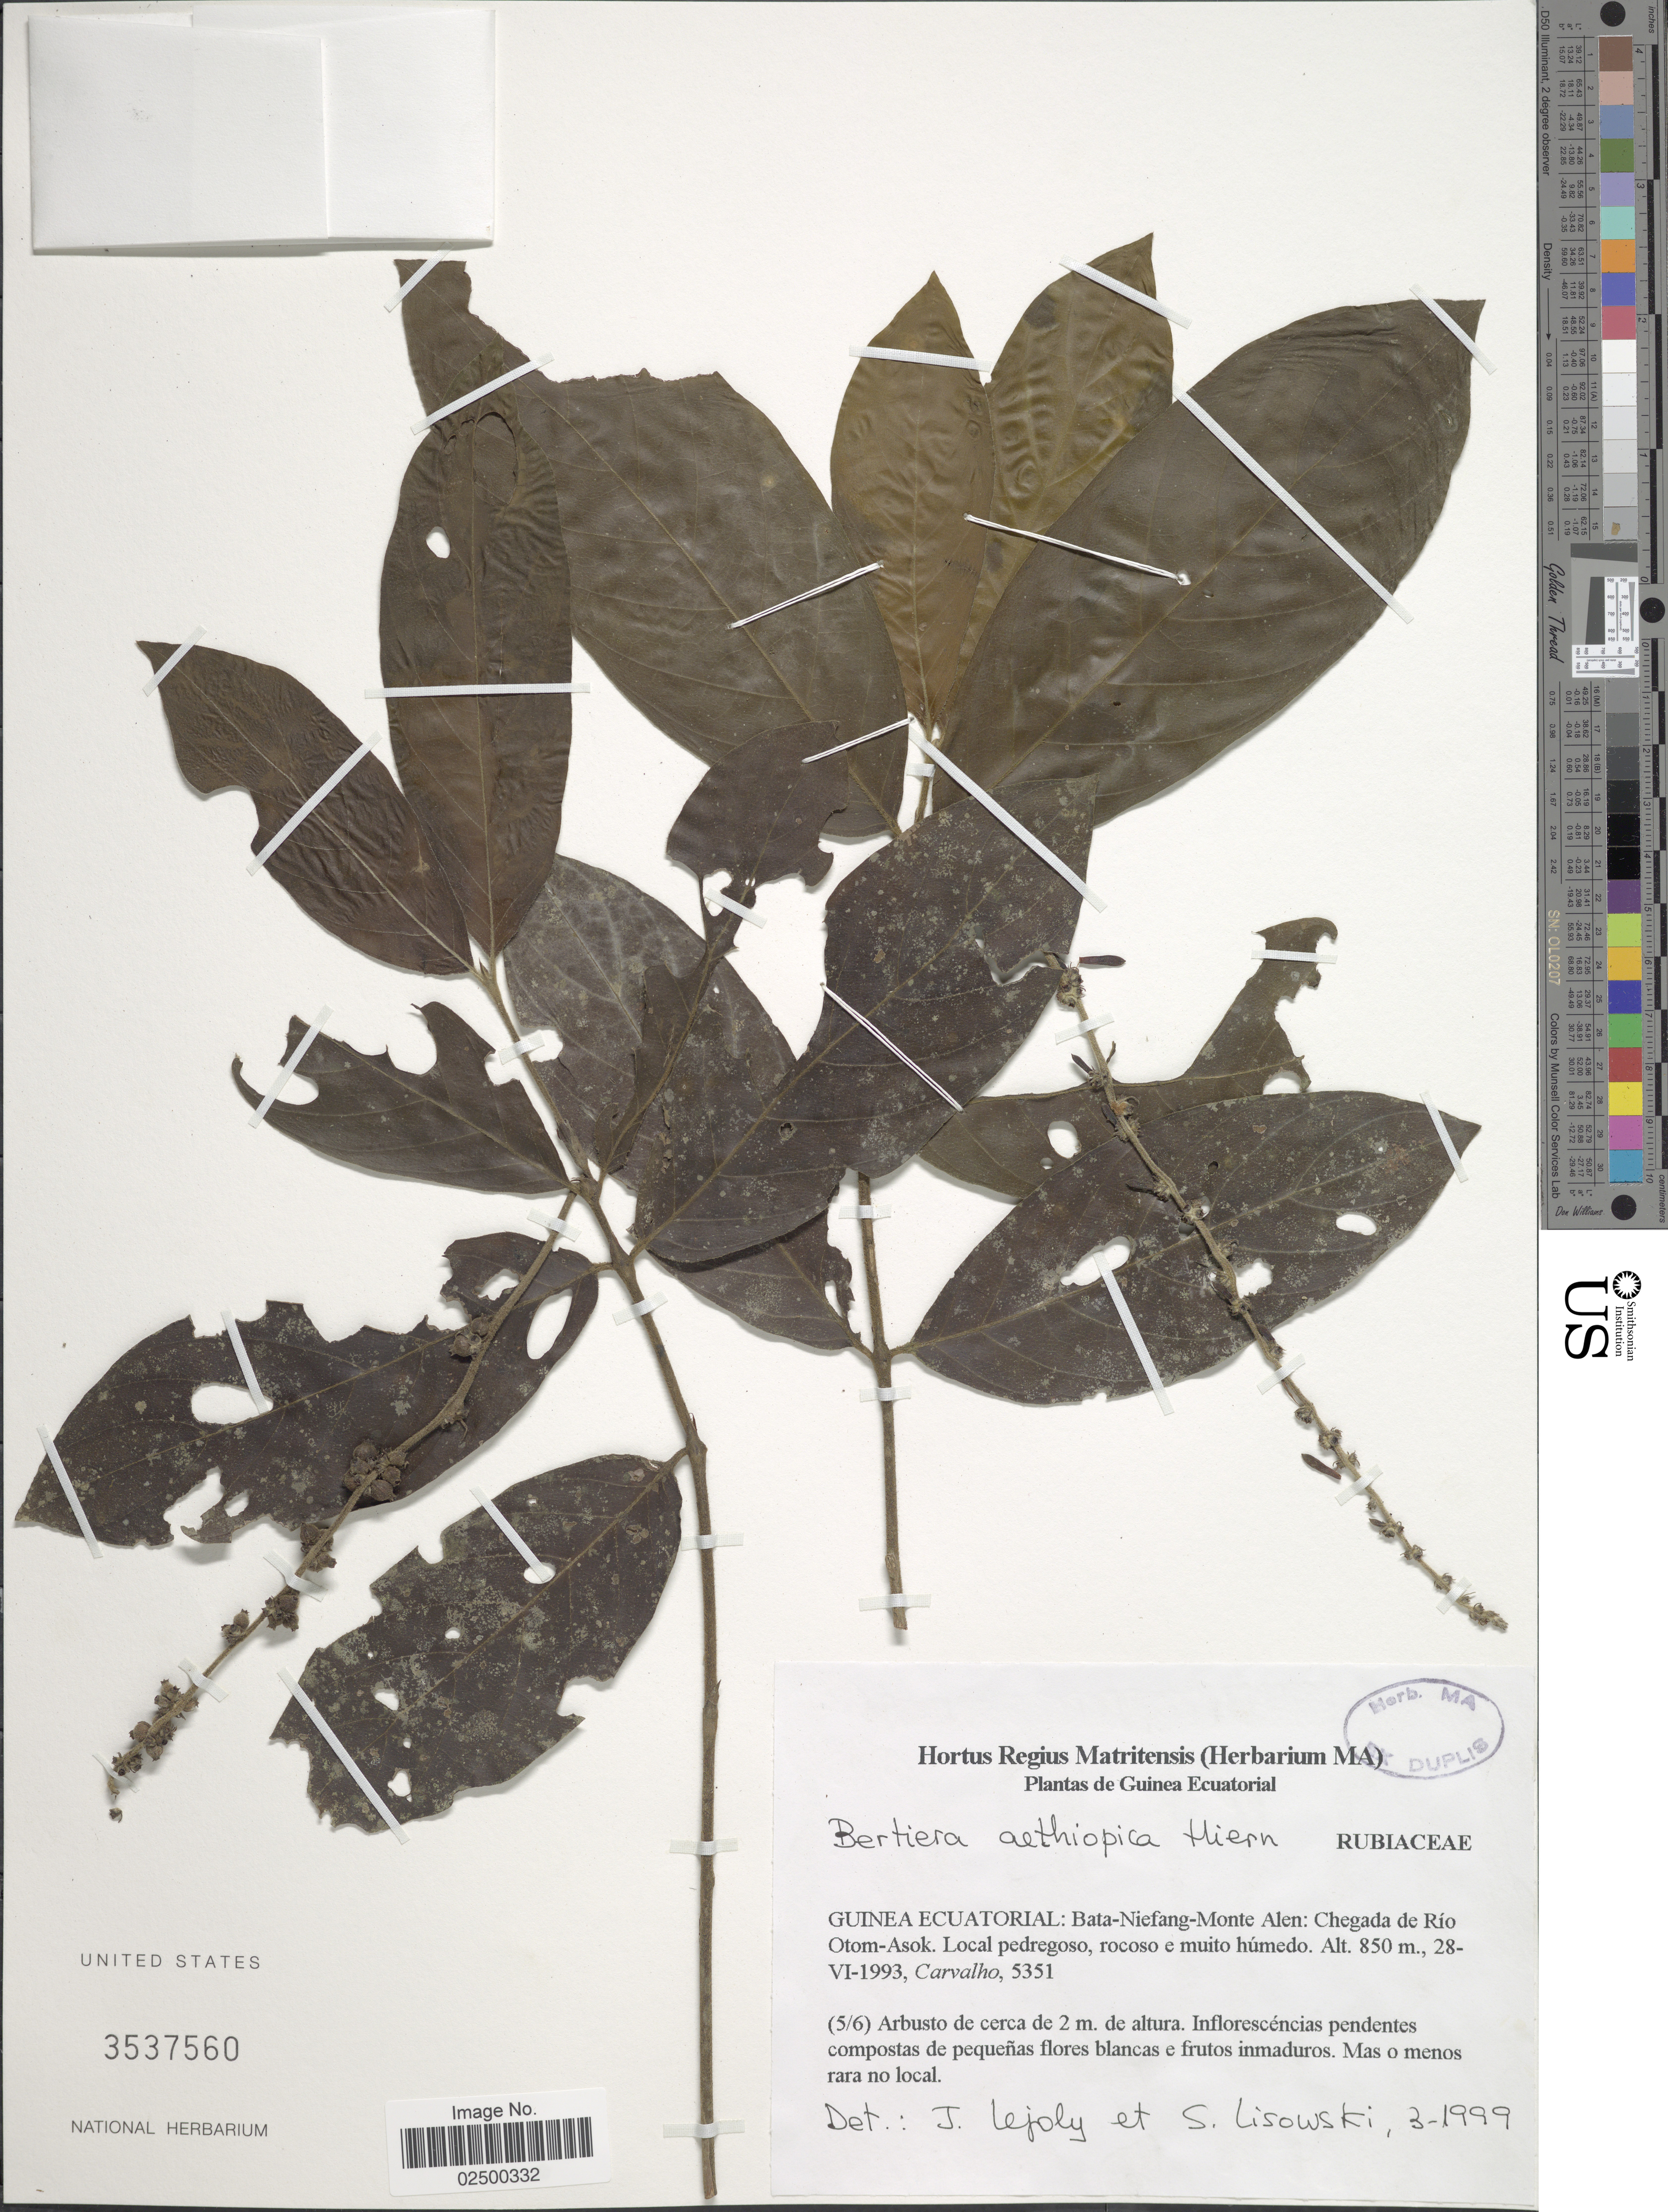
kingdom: Plantae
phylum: Tracheophyta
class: Magnoliopsida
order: Gentianales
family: Rubiaceae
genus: Bertiera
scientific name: Bertiera aethiopica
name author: Hiern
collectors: Carvalho, --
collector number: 5351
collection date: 1993-06-28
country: Equatorial Guinea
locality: Bata-Niefang-Monte Alen; Chegada de Rio Otom-Asok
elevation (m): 850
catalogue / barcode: US 3537560